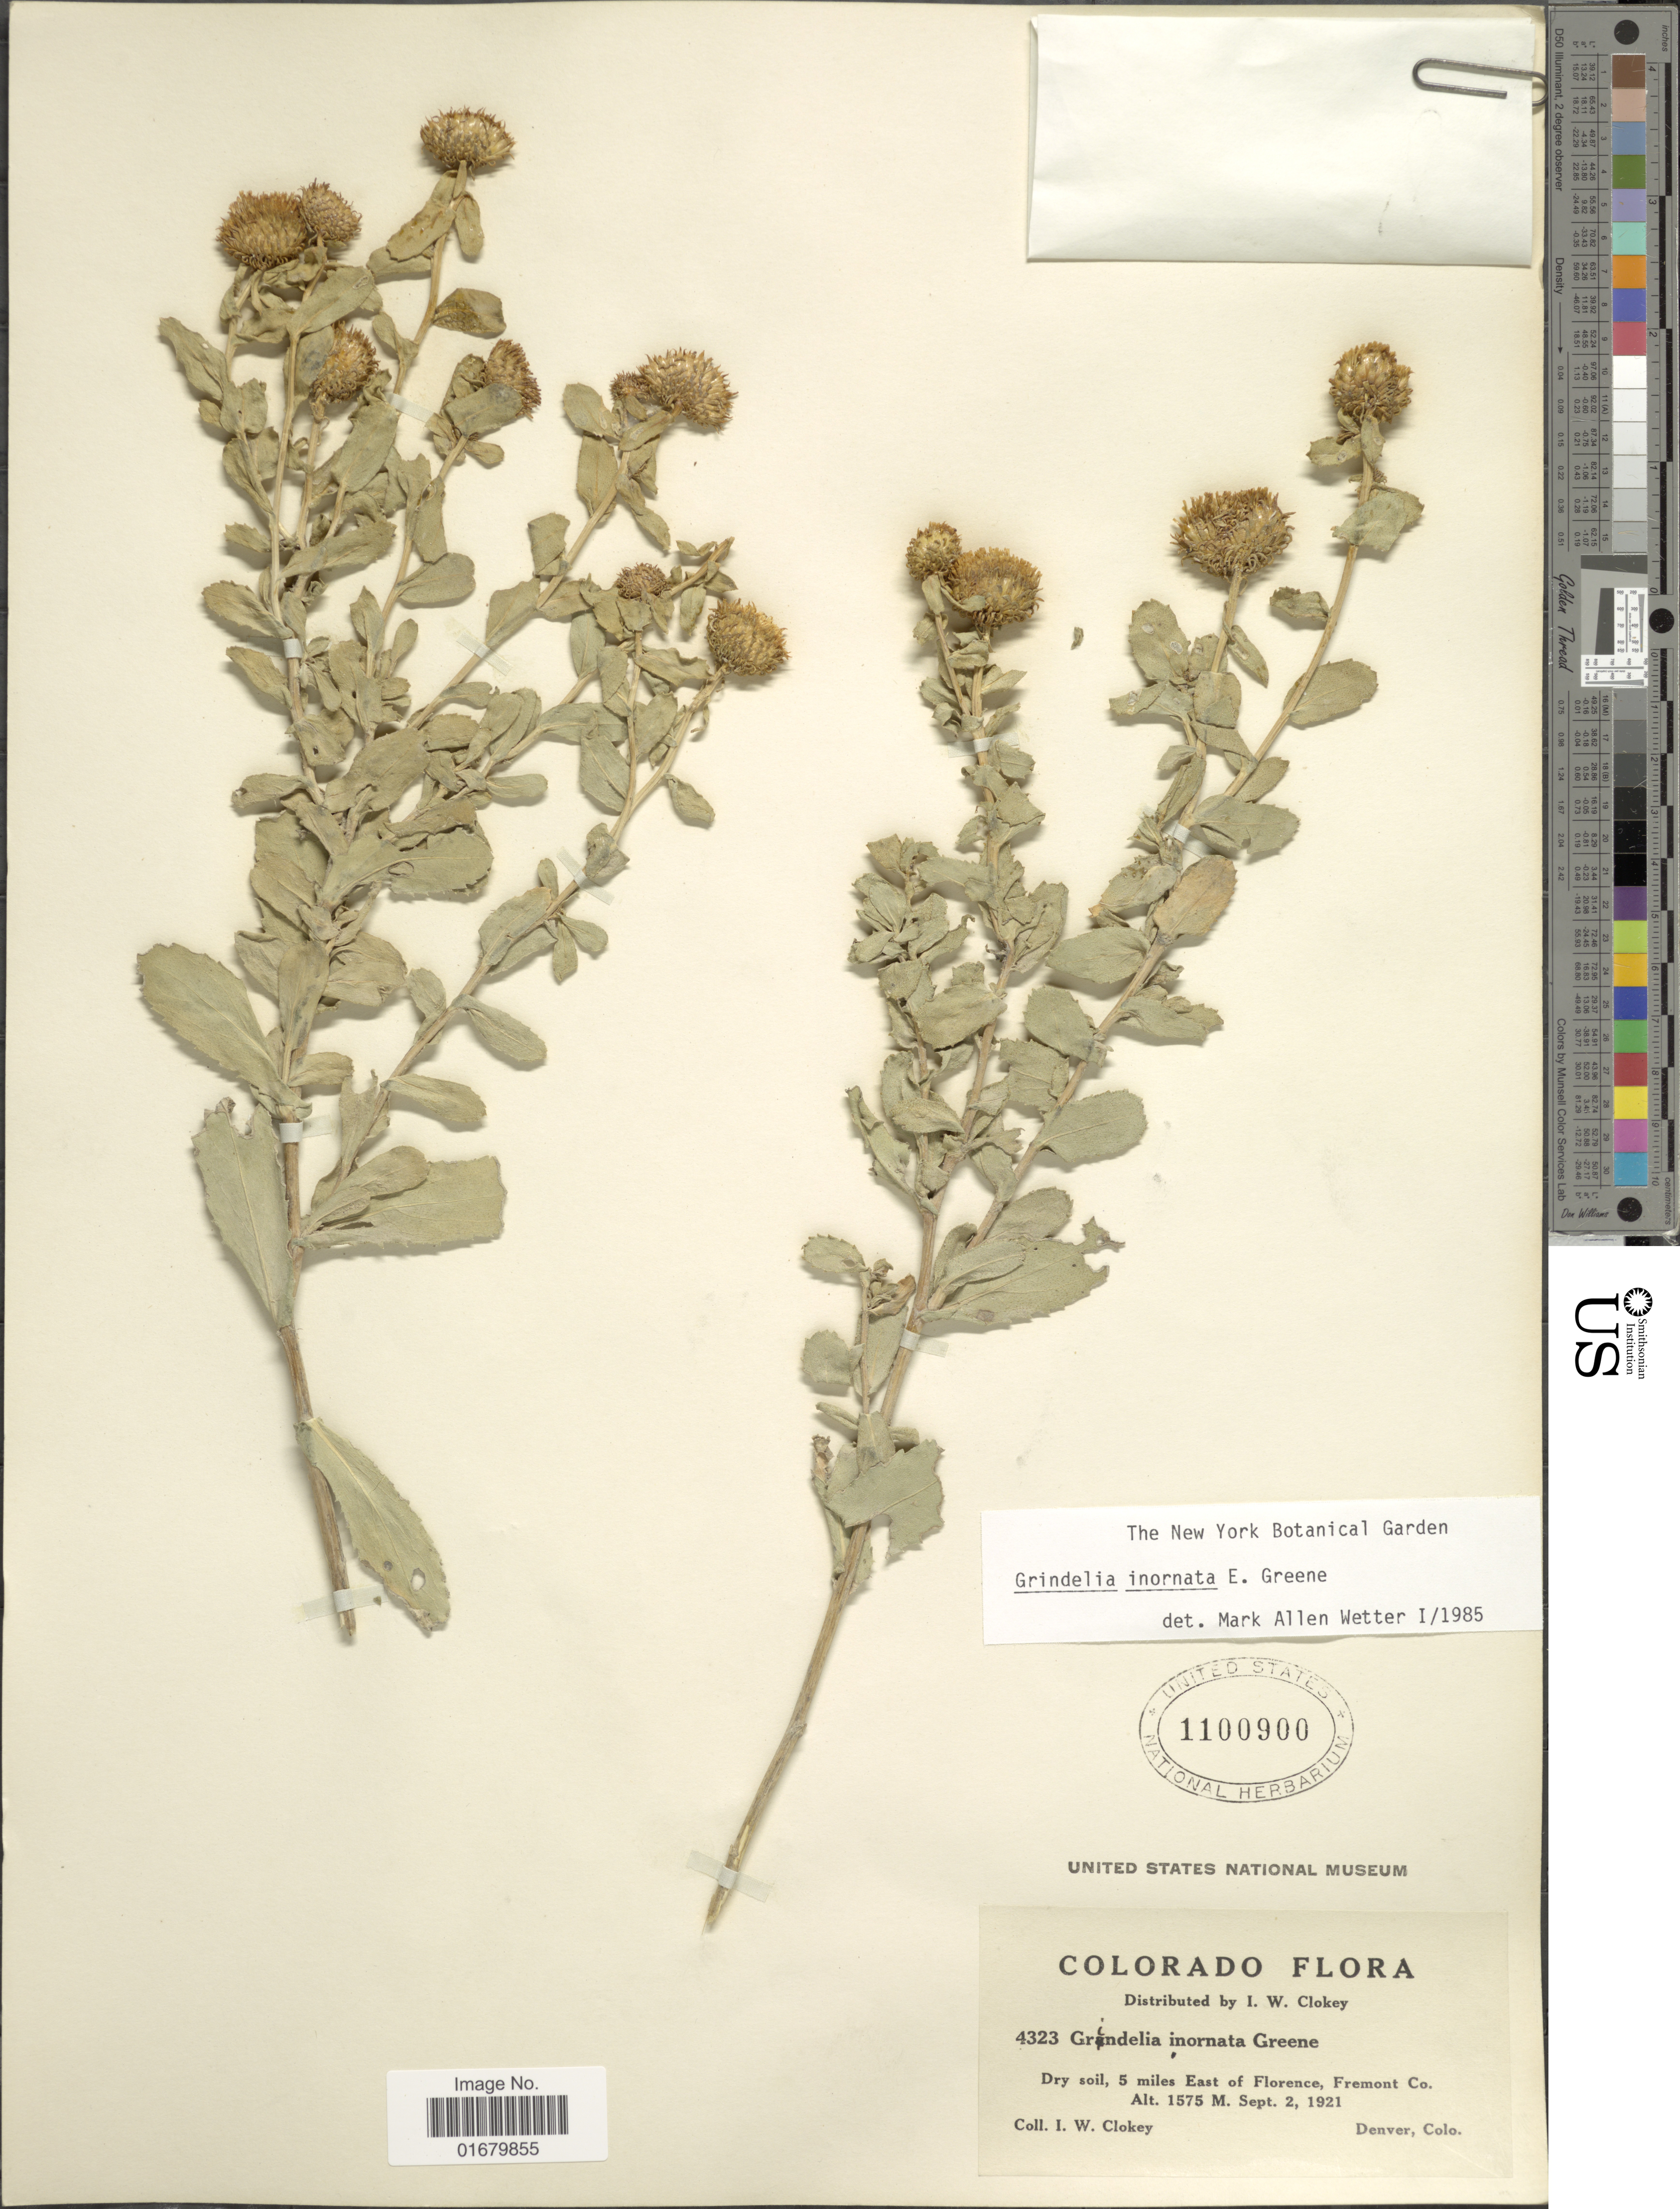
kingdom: Plantae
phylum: Tracheophyta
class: Magnoliopsida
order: Asterales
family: Asteraceae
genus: Grindelia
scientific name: Grindelia inornata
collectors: I. W. Clokey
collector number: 4323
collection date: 1921-09-02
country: United States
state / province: Colorado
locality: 5 miles East of Florence, Fremont Co.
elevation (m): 1575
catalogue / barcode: US 1100900